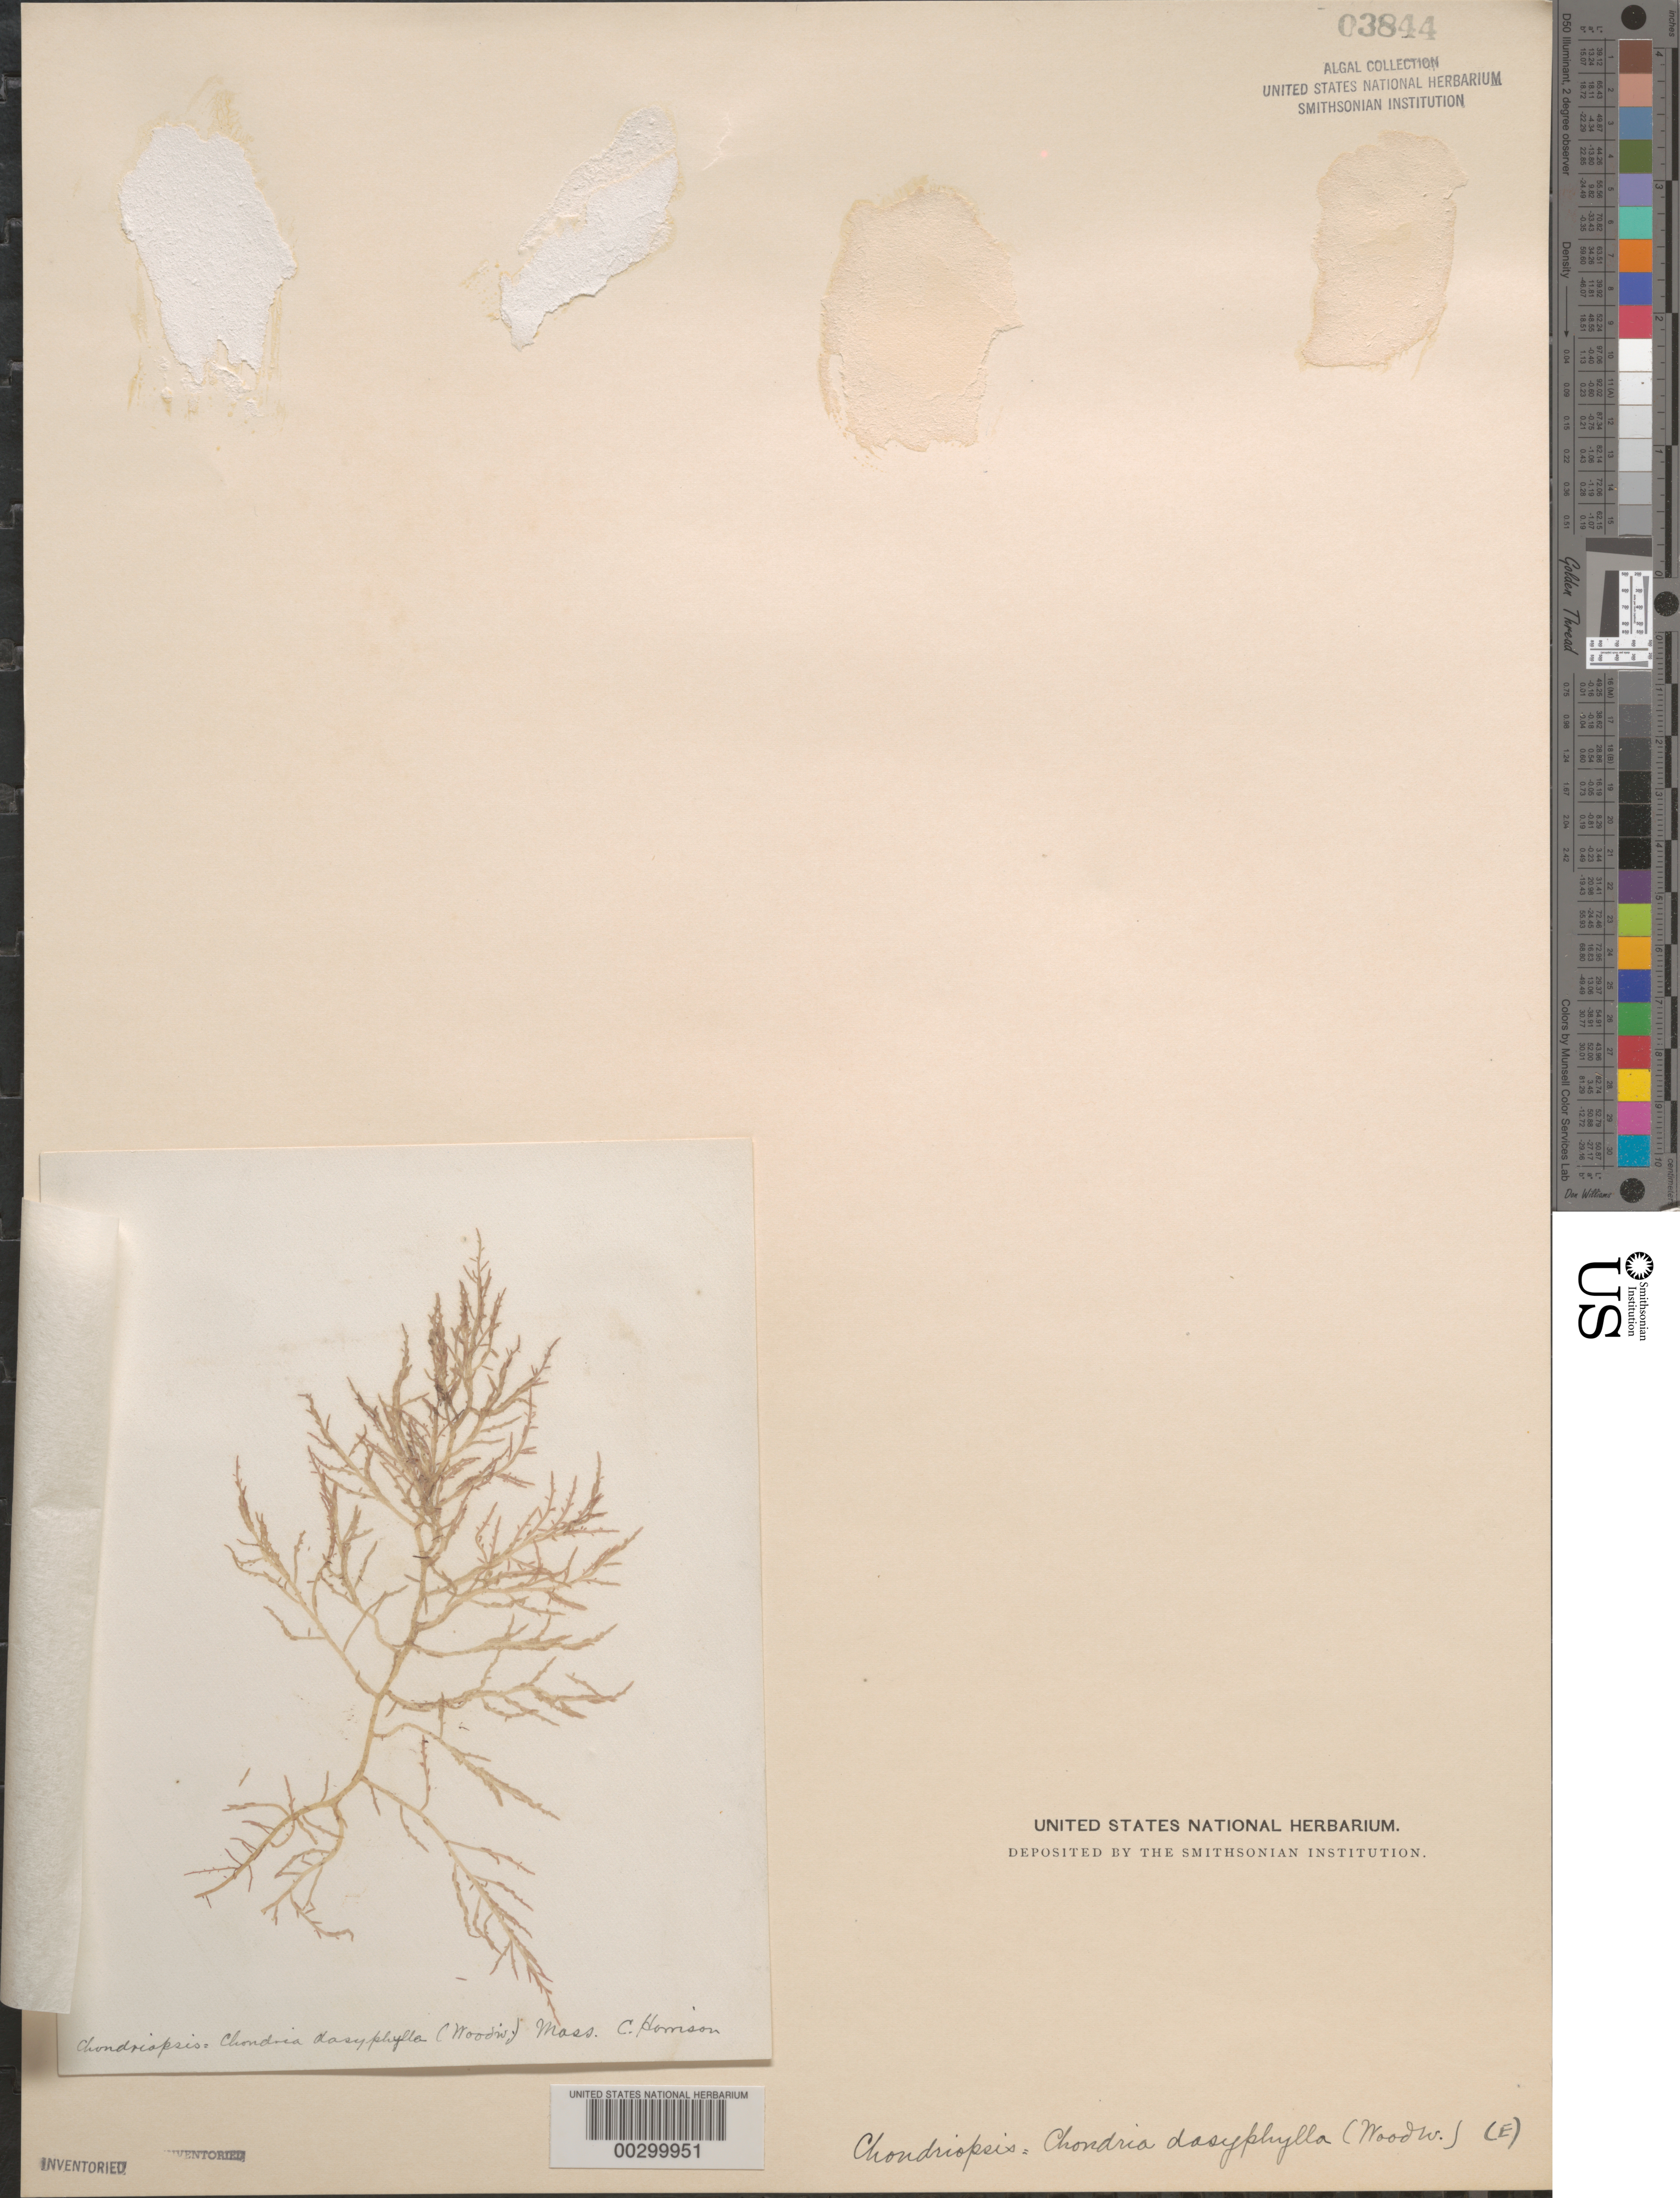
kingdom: Plantae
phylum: Rhodophyta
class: Florideophyceae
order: Ceramiales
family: Rhodomelaceae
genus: Chondria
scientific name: Chondria dasyphylla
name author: (Woodw.) C. Agardh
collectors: C. Harrison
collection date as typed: Aug 1888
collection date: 1888-08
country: United States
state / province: Massachusetts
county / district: Dukes County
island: Martha's Vineyard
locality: Edgartown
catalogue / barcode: US 3844